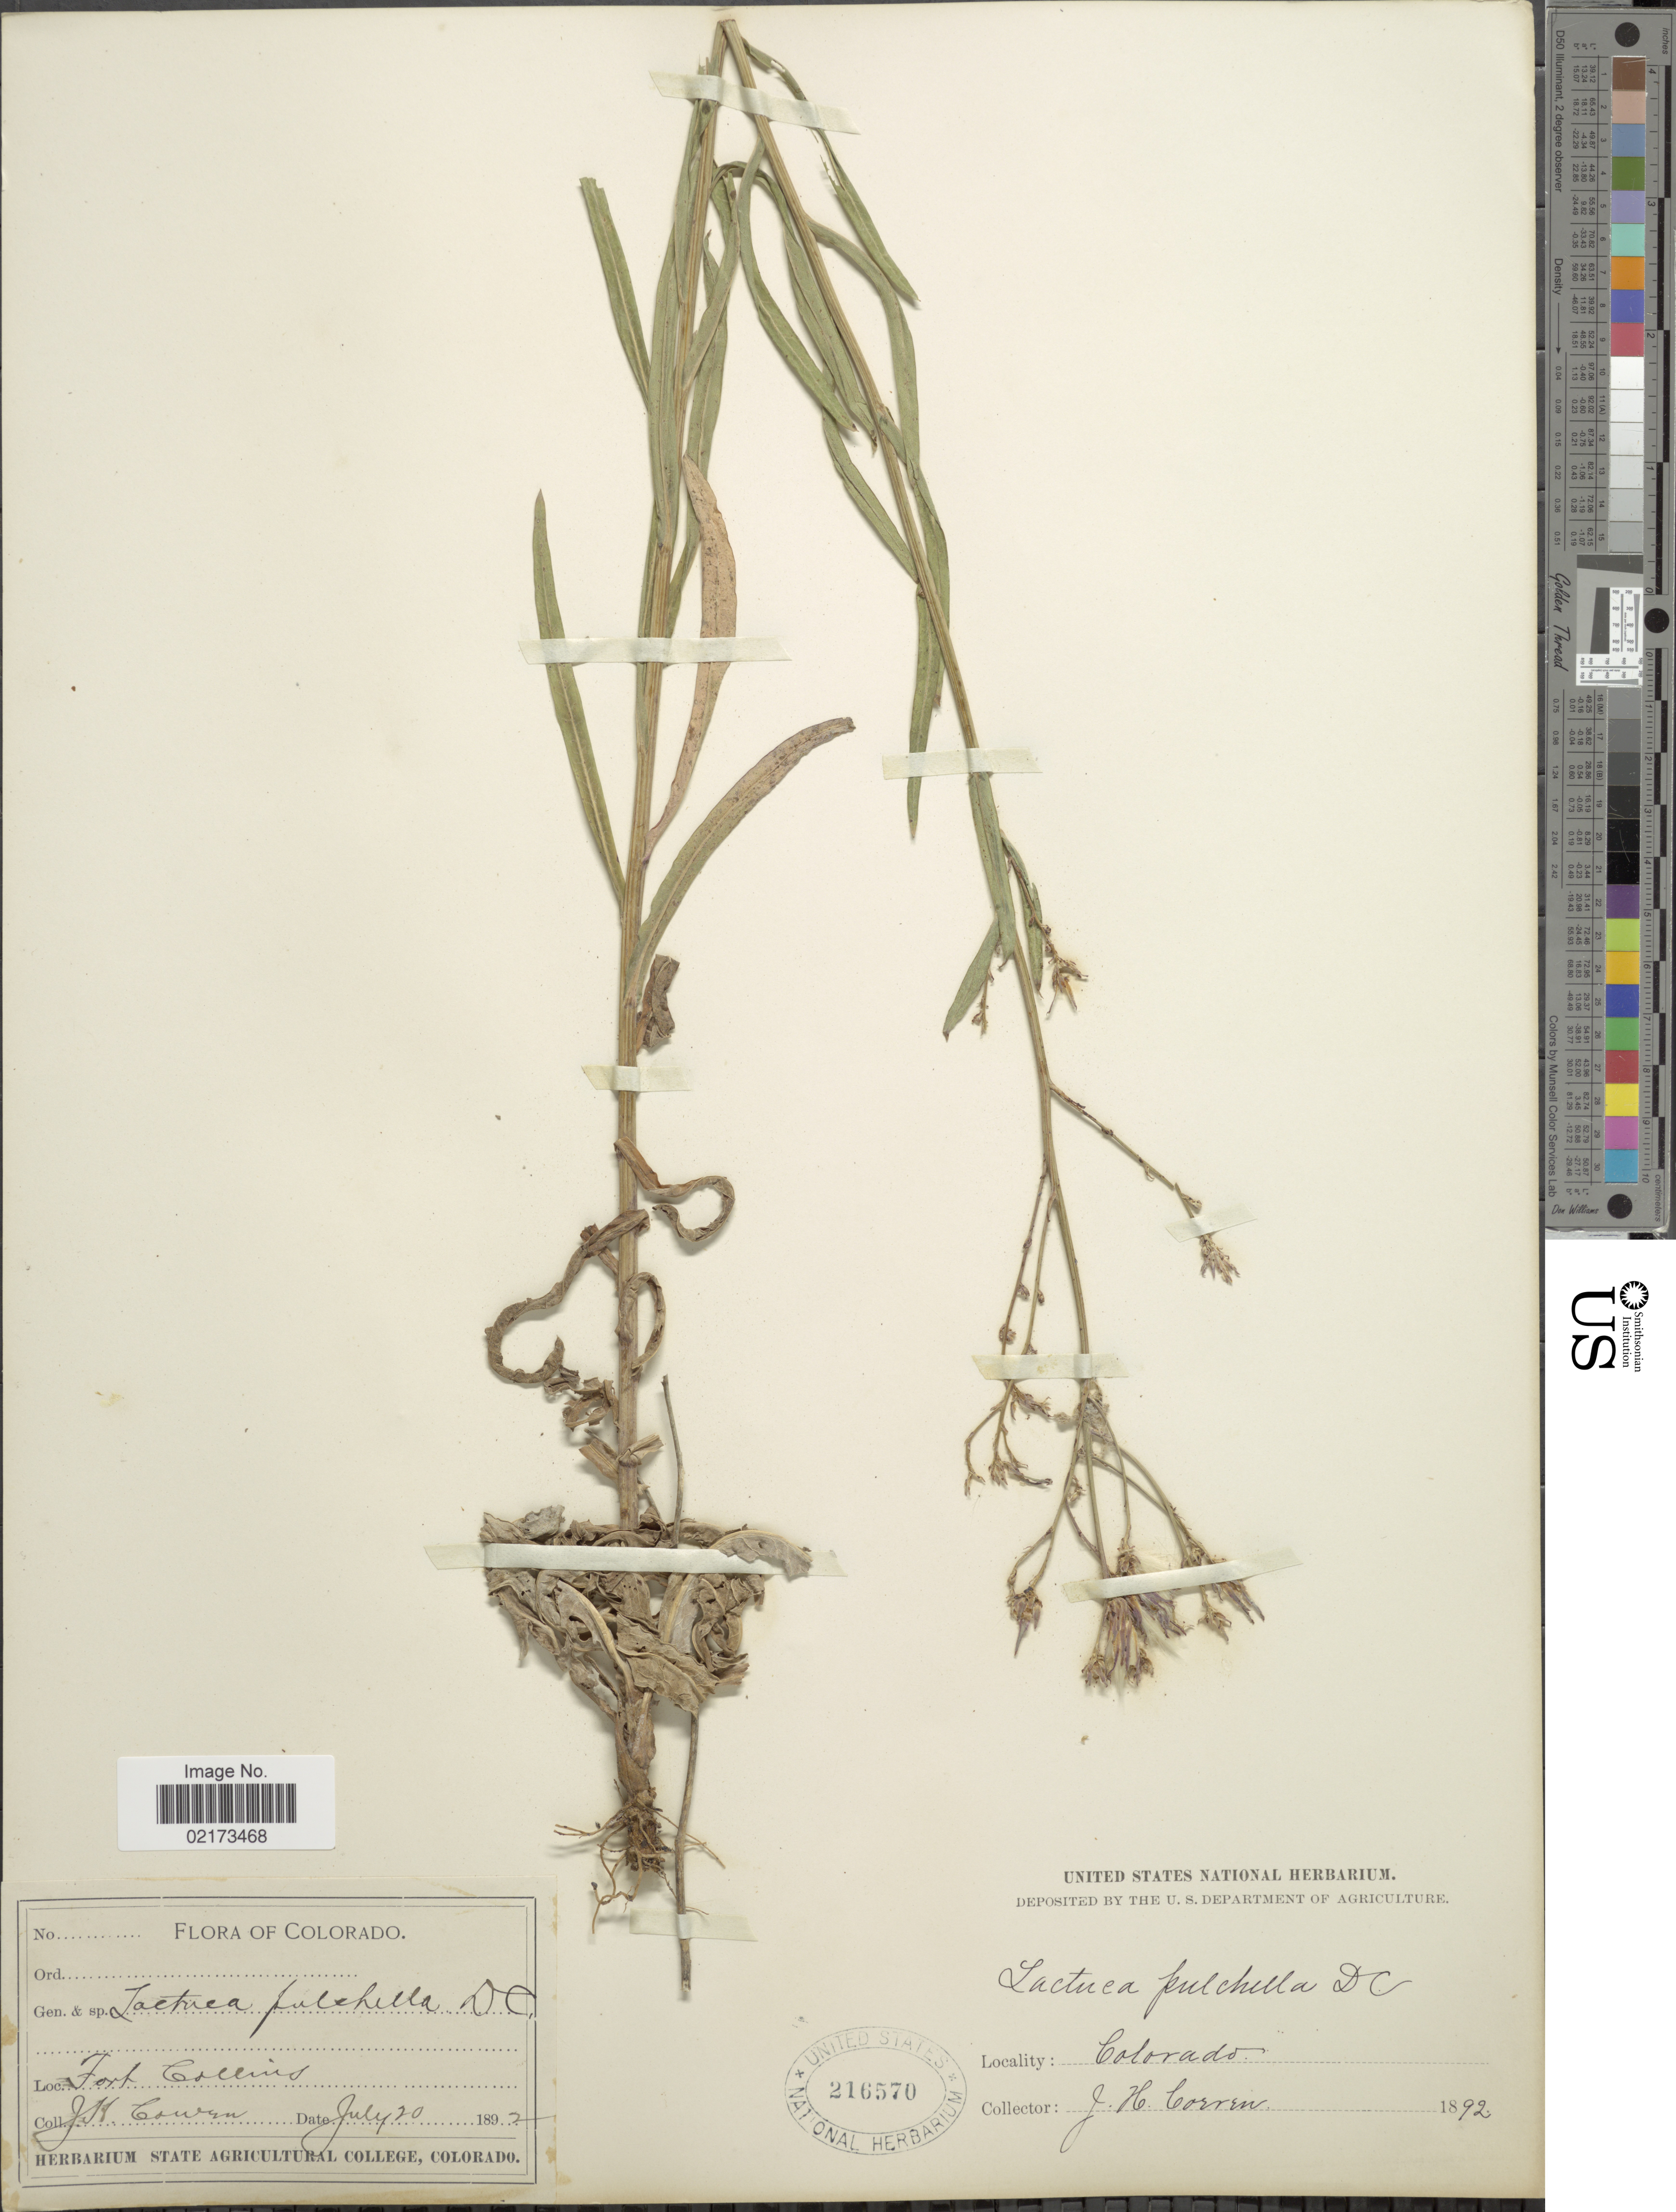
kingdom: Plantae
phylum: Tracheophyta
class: Magnoliopsida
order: Asterales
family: Asteraceae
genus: Lactuca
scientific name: Lactuca tatarica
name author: (L.) C.A. Mey.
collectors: J. H. Cowen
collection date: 1892-07-20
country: United States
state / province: Colorado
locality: Fort Collins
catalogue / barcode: US 216570